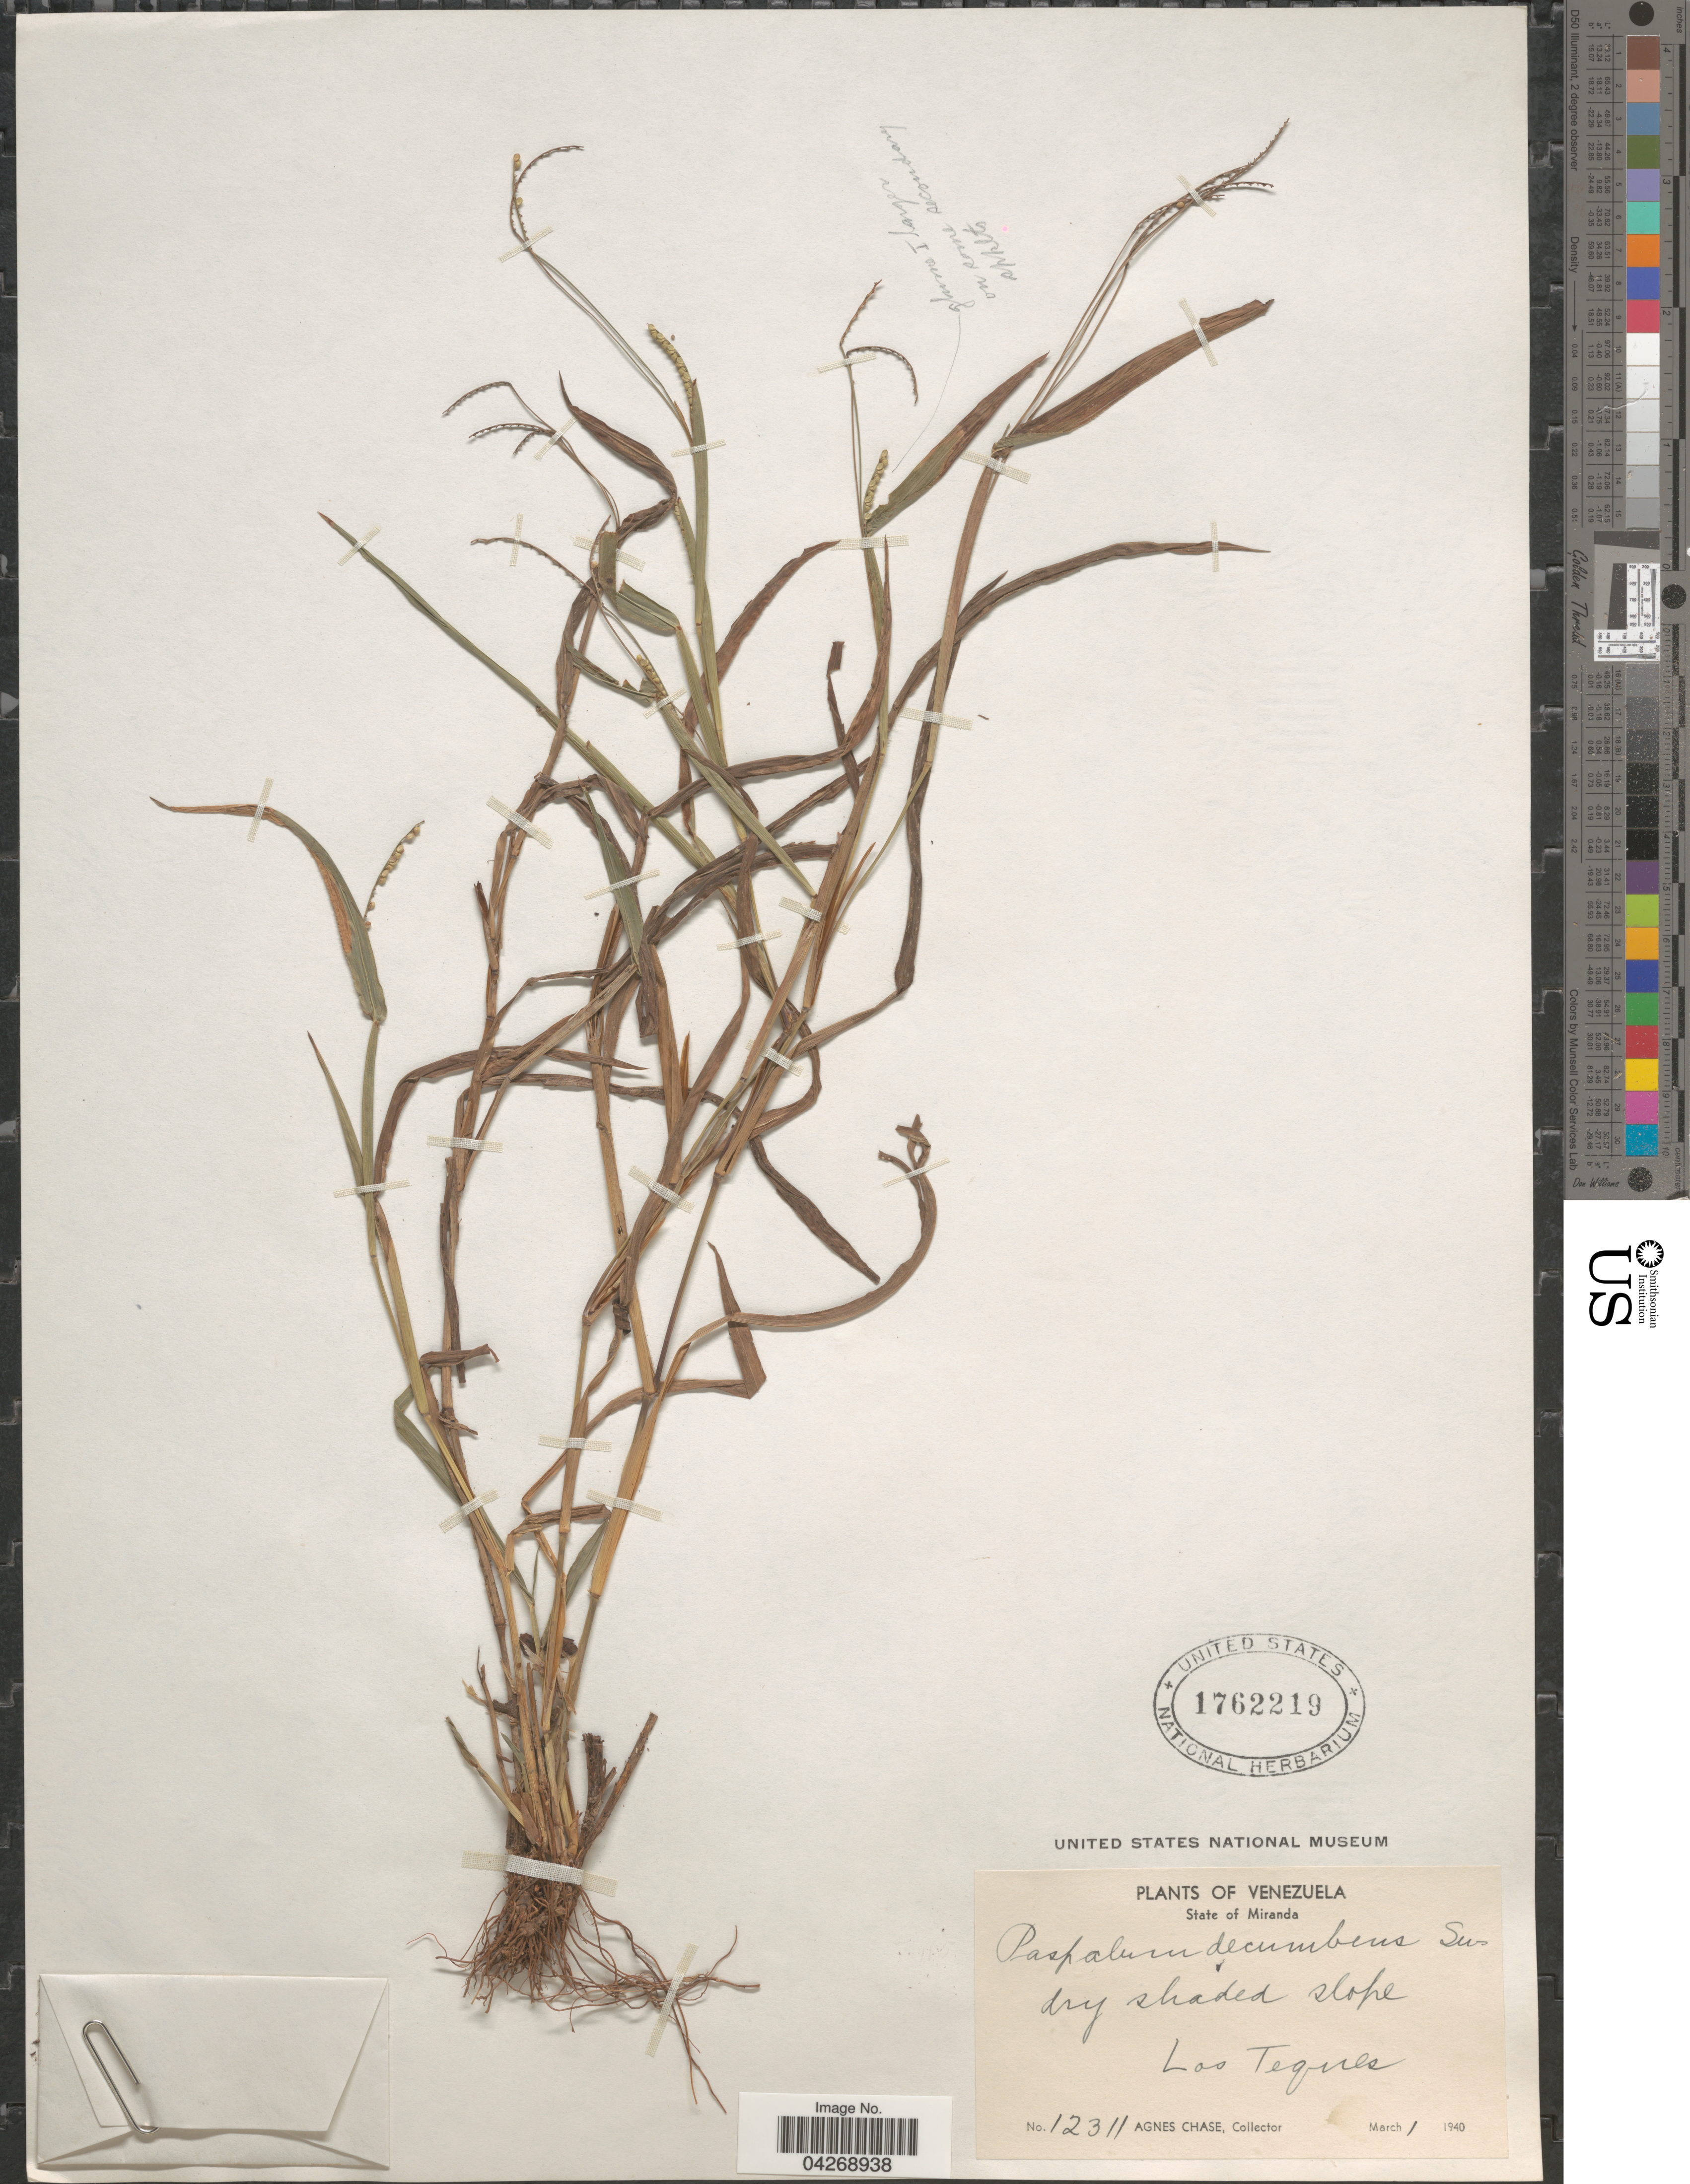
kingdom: Plantae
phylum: Tracheophyta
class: Liliopsida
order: Poales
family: Poaceae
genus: Paspalum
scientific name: Paspalum decumbens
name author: Sw.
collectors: A. Chase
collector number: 12311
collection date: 1940-03-01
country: Venezuela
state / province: Miranda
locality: Dry shaded slope. Los Teques.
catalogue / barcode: US 1762219